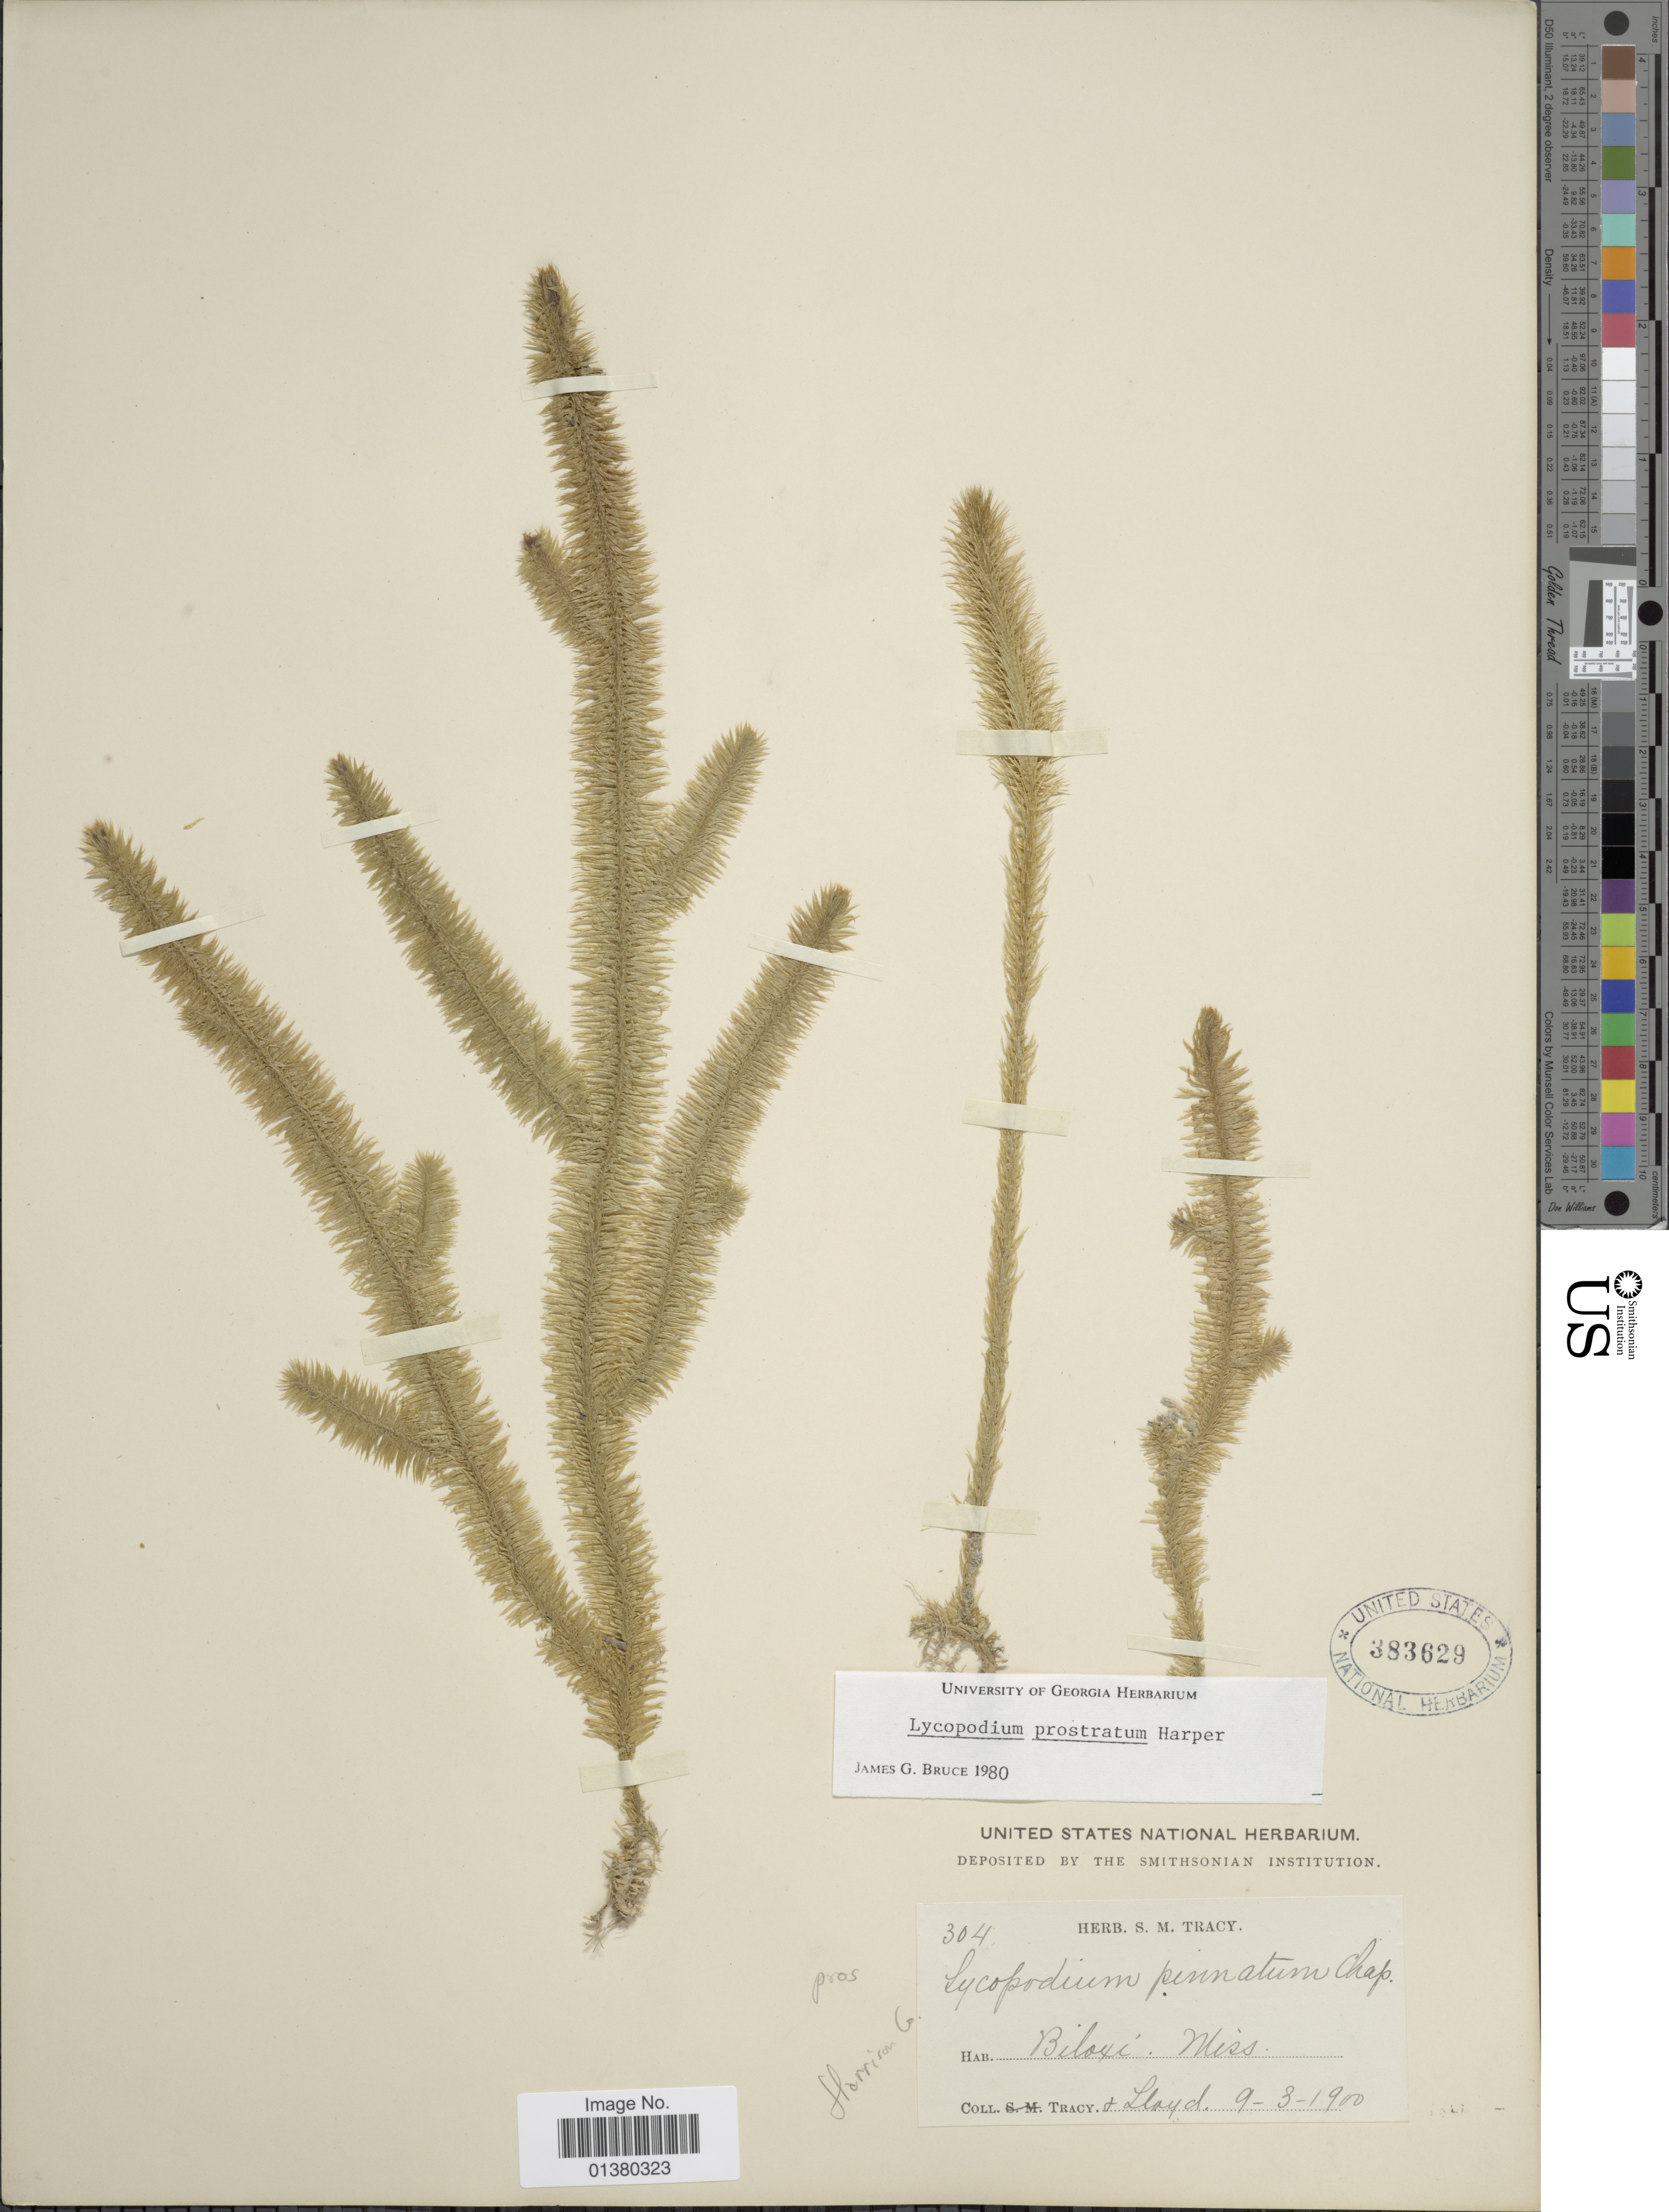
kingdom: Plantae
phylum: Tracheophyta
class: Lycopodiopsida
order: Lycopodiales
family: Lycopodiaceae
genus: Lycopodiella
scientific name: Lycopodiella prostrata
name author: (R.M. Harper) Cranfill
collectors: -. Tracy & -- Lloyd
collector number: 304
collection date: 1900-03-09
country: United States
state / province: Mississippi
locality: Biloxi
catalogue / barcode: US 383629